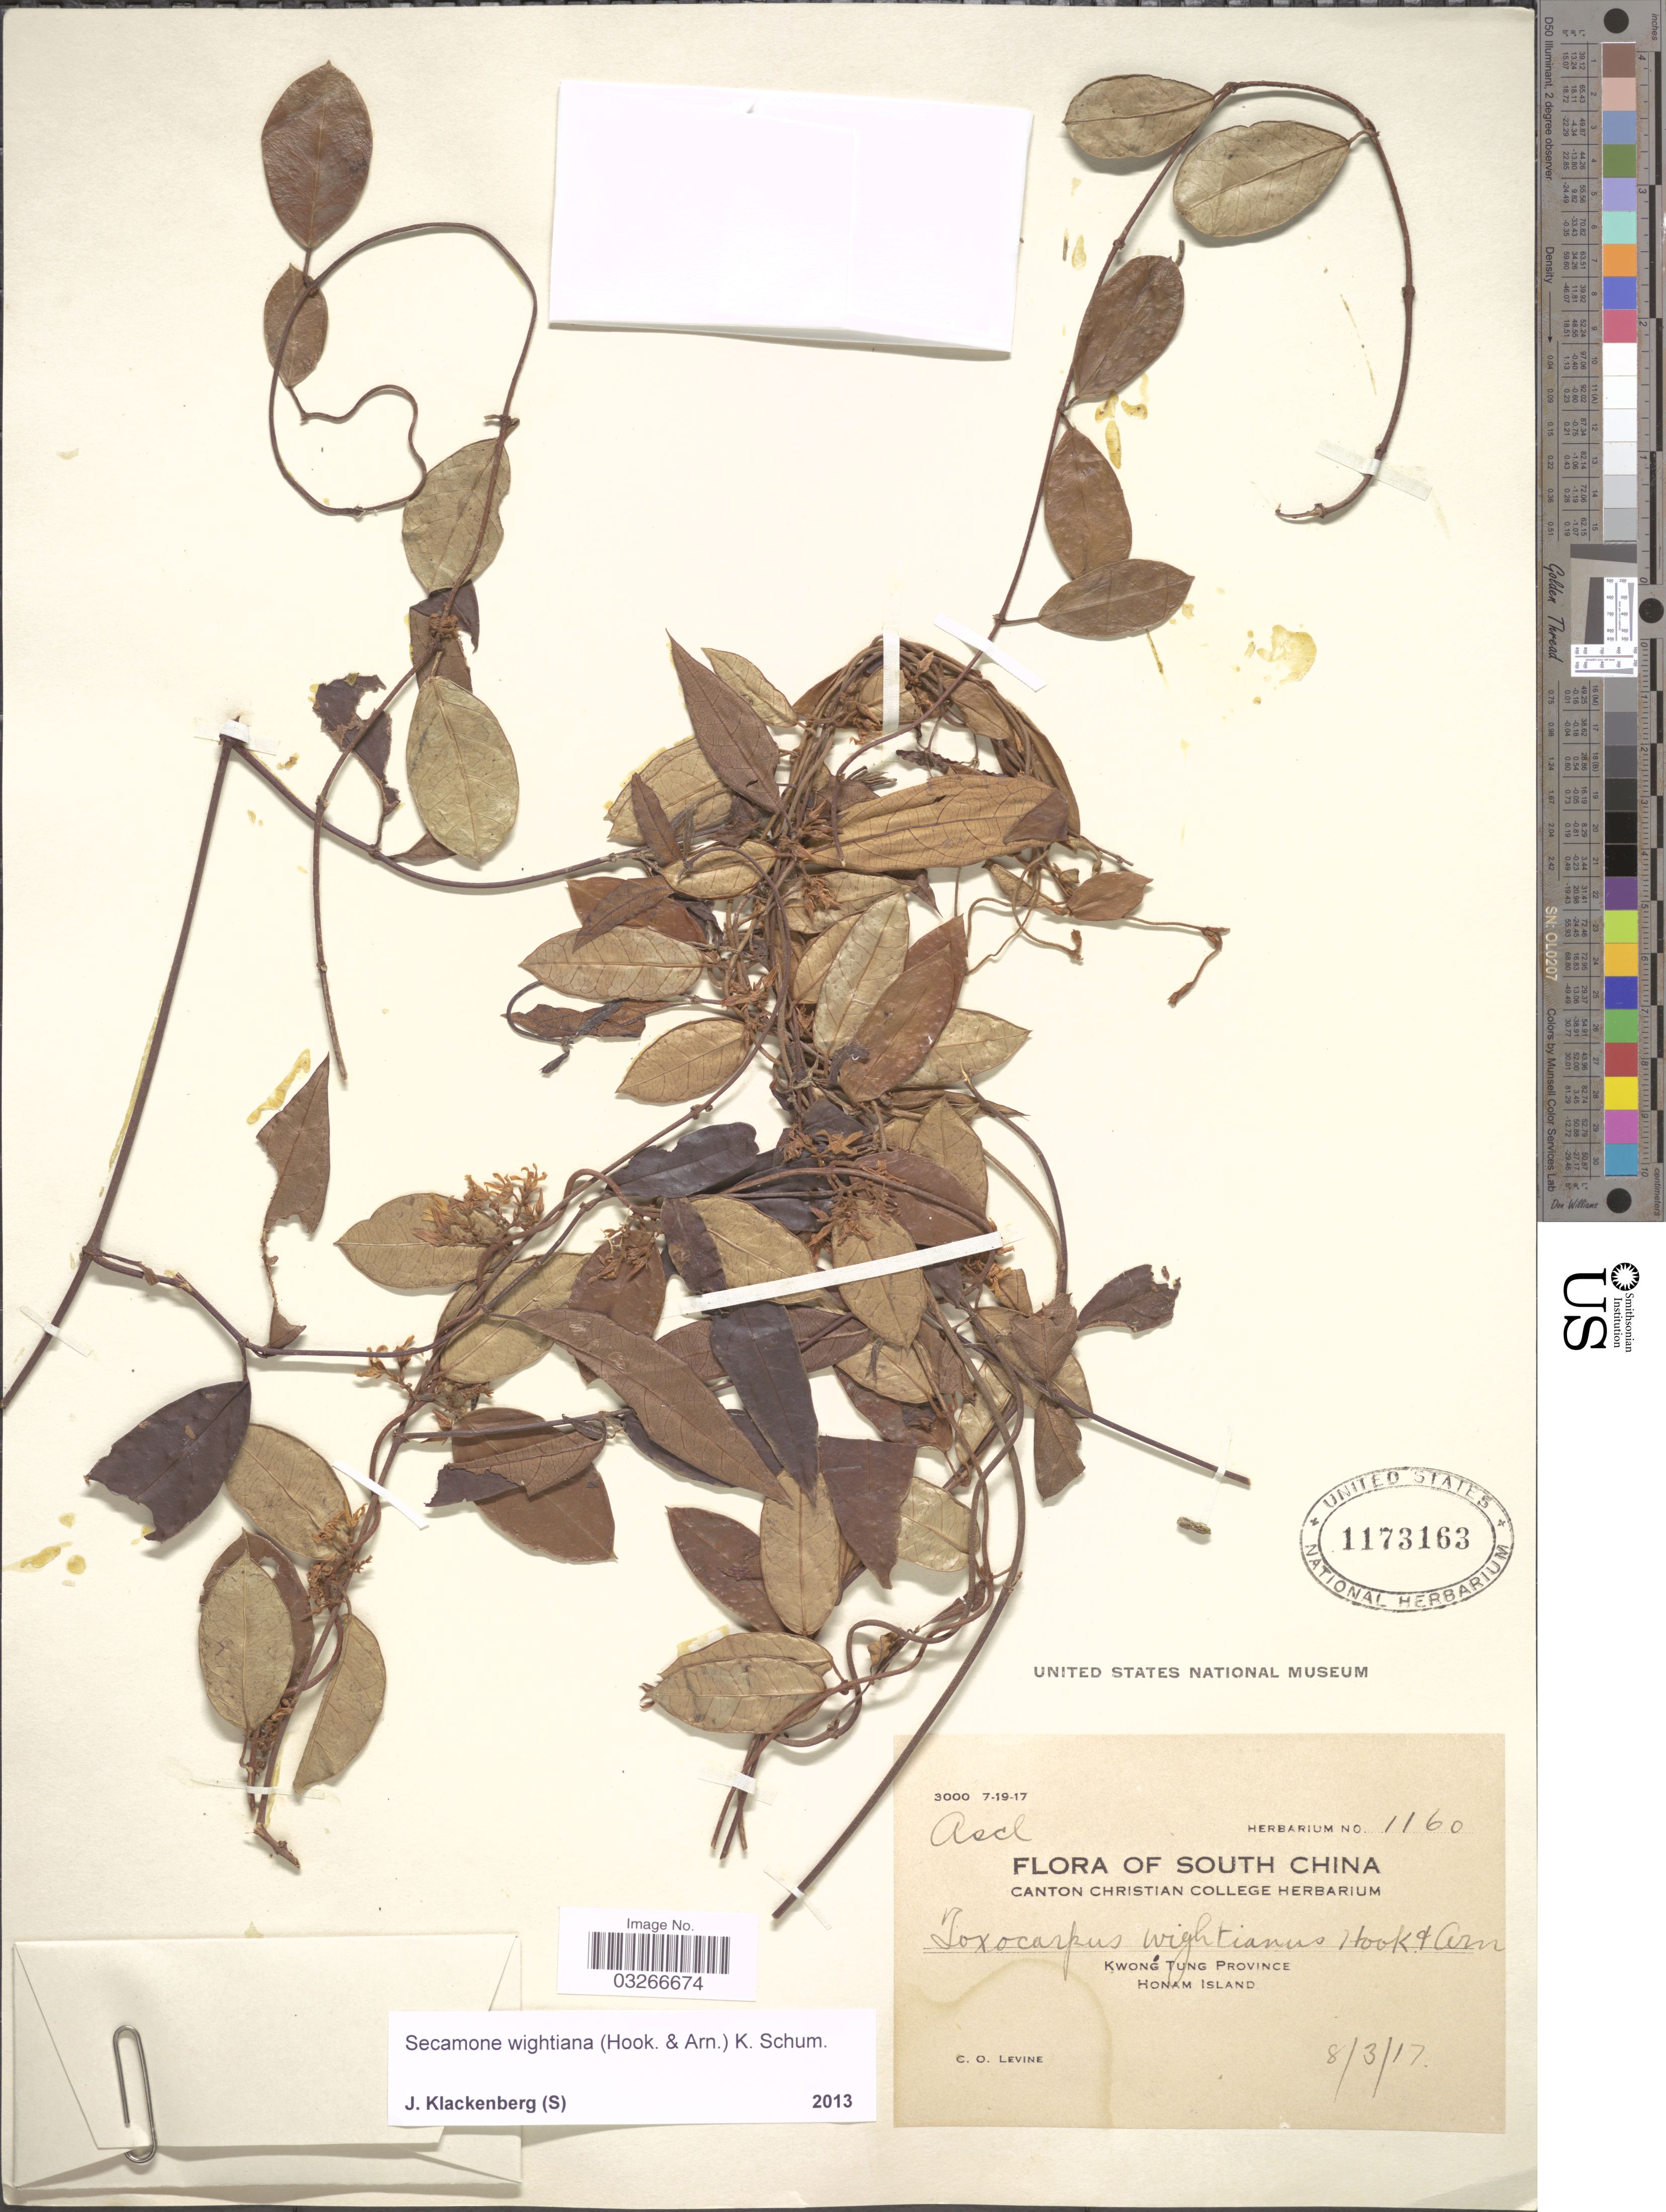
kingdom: Plantae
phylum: Tracheophyta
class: Magnoliopsida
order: Gentianales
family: Apocynaceae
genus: Secamone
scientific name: Secamone wightiana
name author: (Hook. & Arn.) K. Schum.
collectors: C. O. Levine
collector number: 1160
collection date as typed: Transcribed d/m/y: 8/3/17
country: China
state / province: Guangdong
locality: South China. Kwong Tung Province. Honam Island.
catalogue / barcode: US 1173163